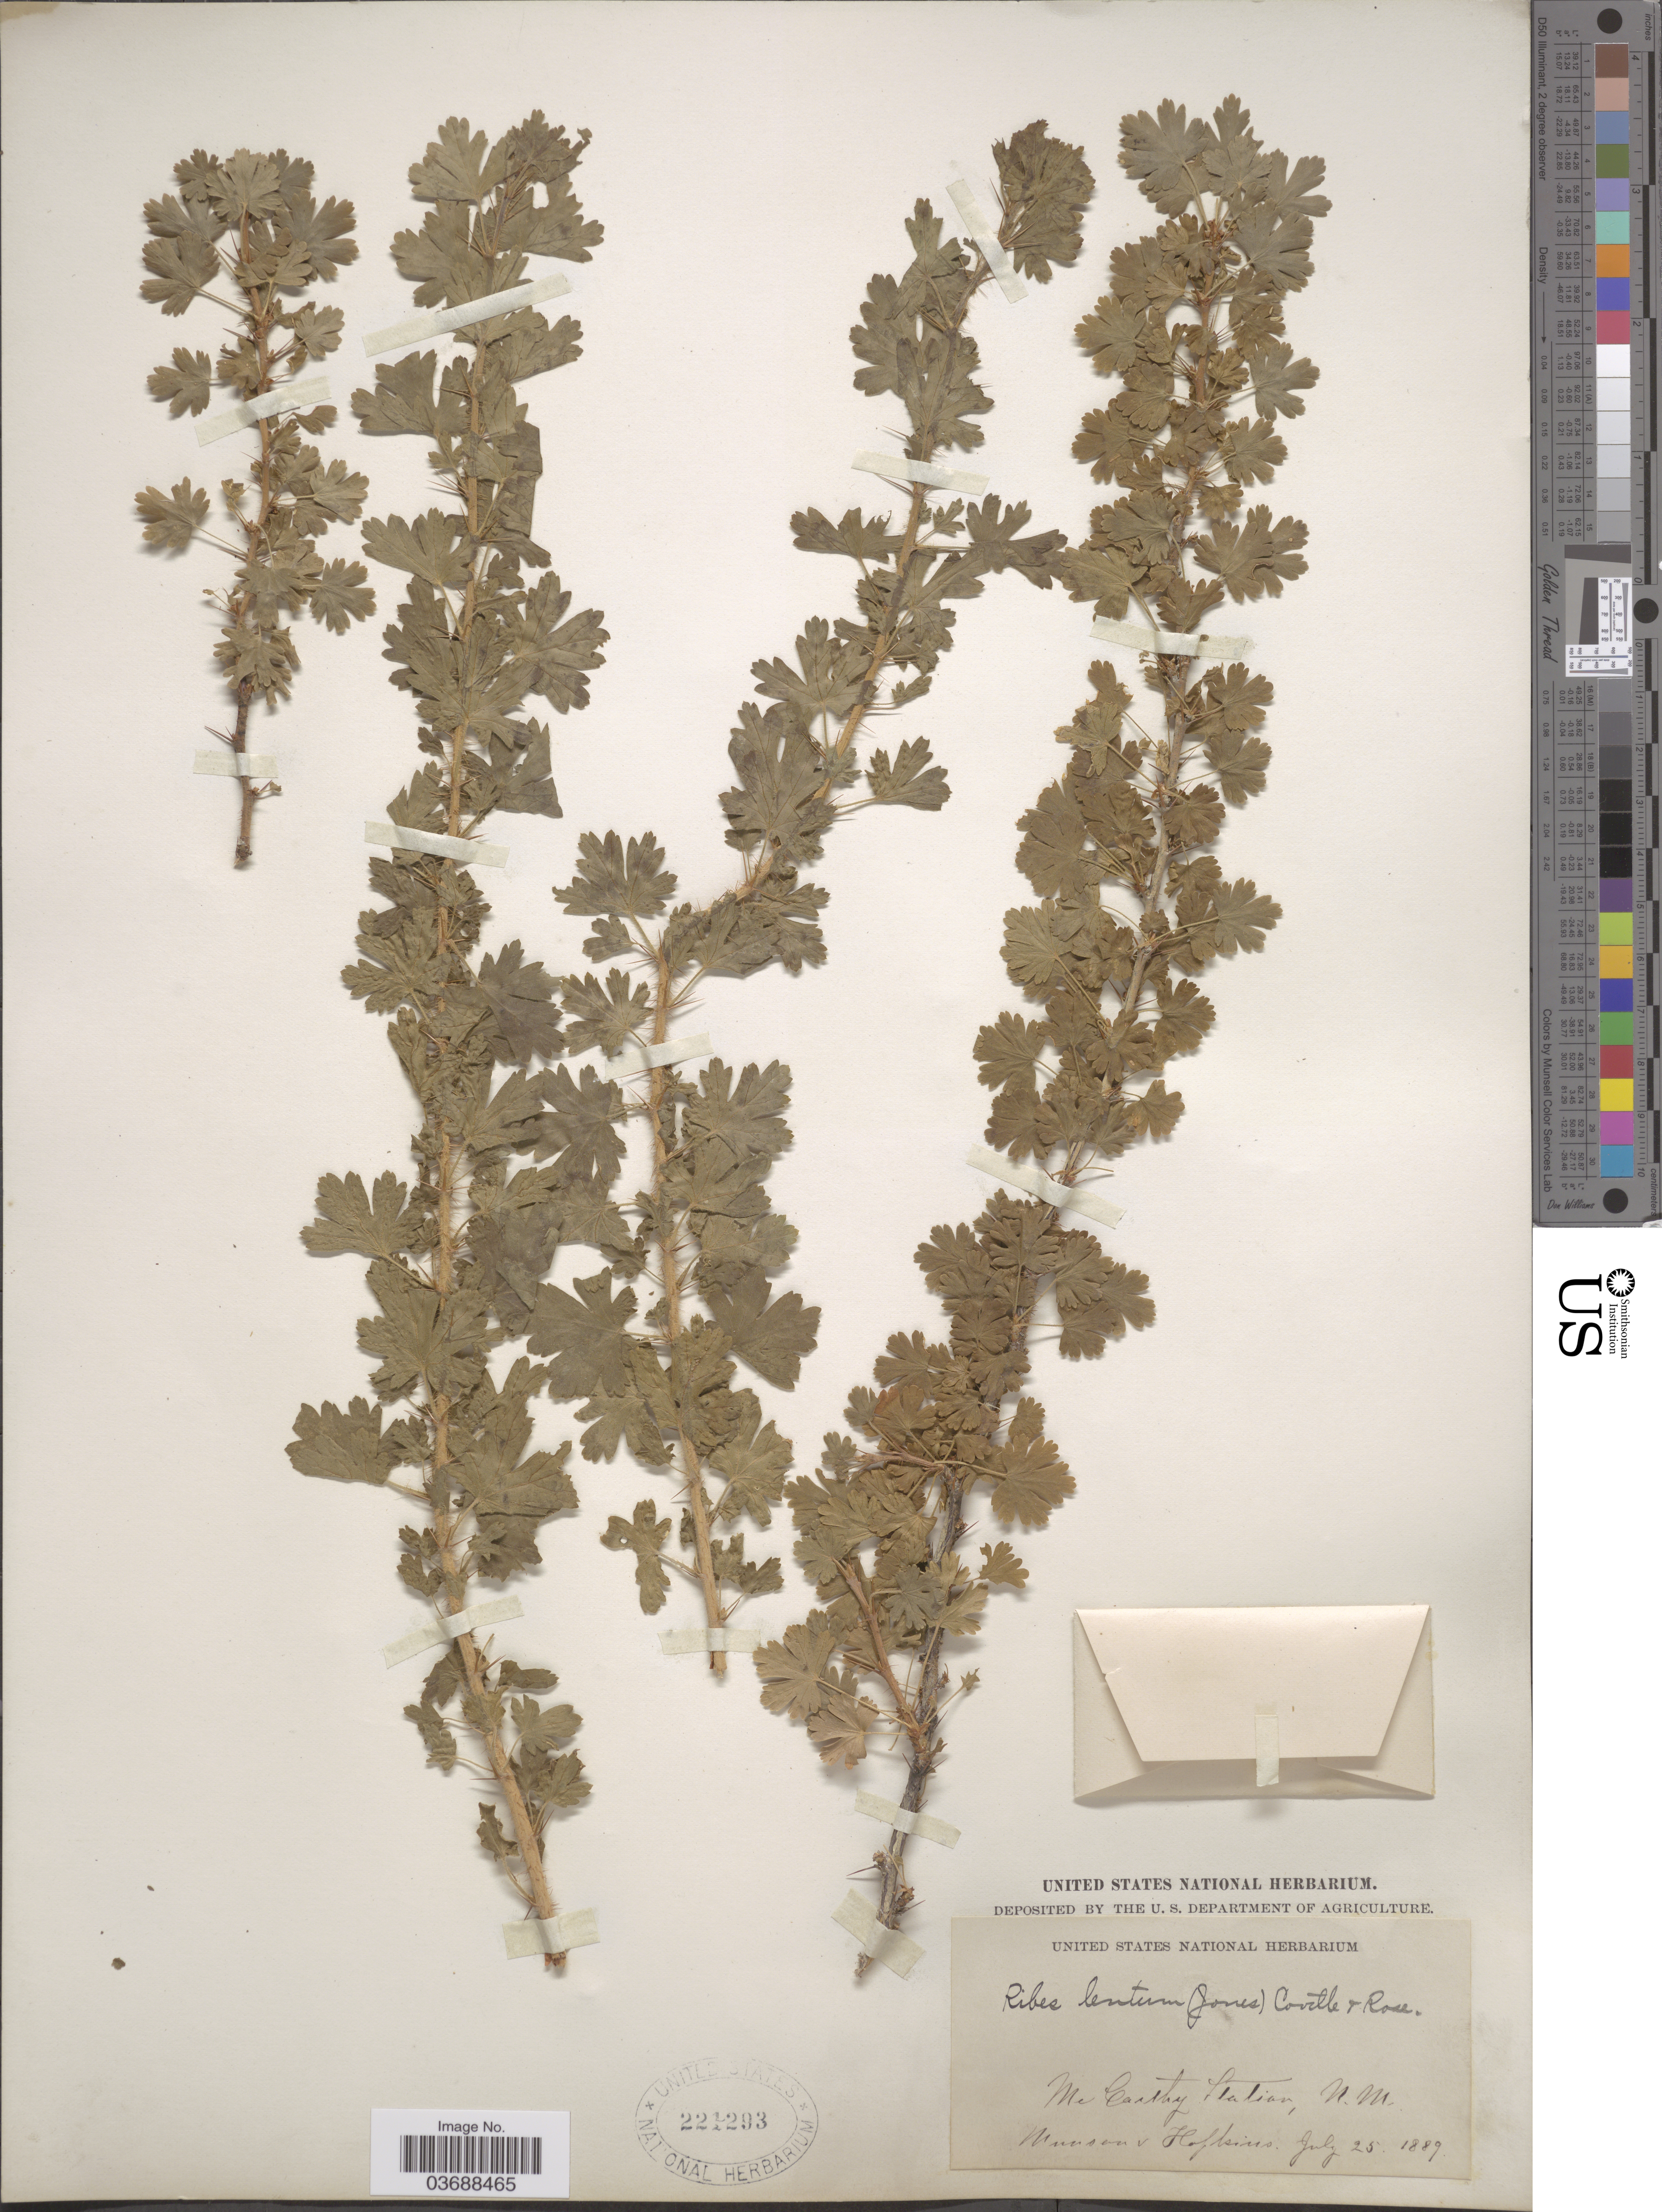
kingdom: Plantae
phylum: Tracheophyta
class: Magnoliopsida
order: Saxifragales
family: Grossulariaceae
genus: Ribes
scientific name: Ribes montigenum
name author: McClatchie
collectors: M. Hopkins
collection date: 1889-07-25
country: United States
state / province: New Mexico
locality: McCarthy Station.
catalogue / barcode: US 221293